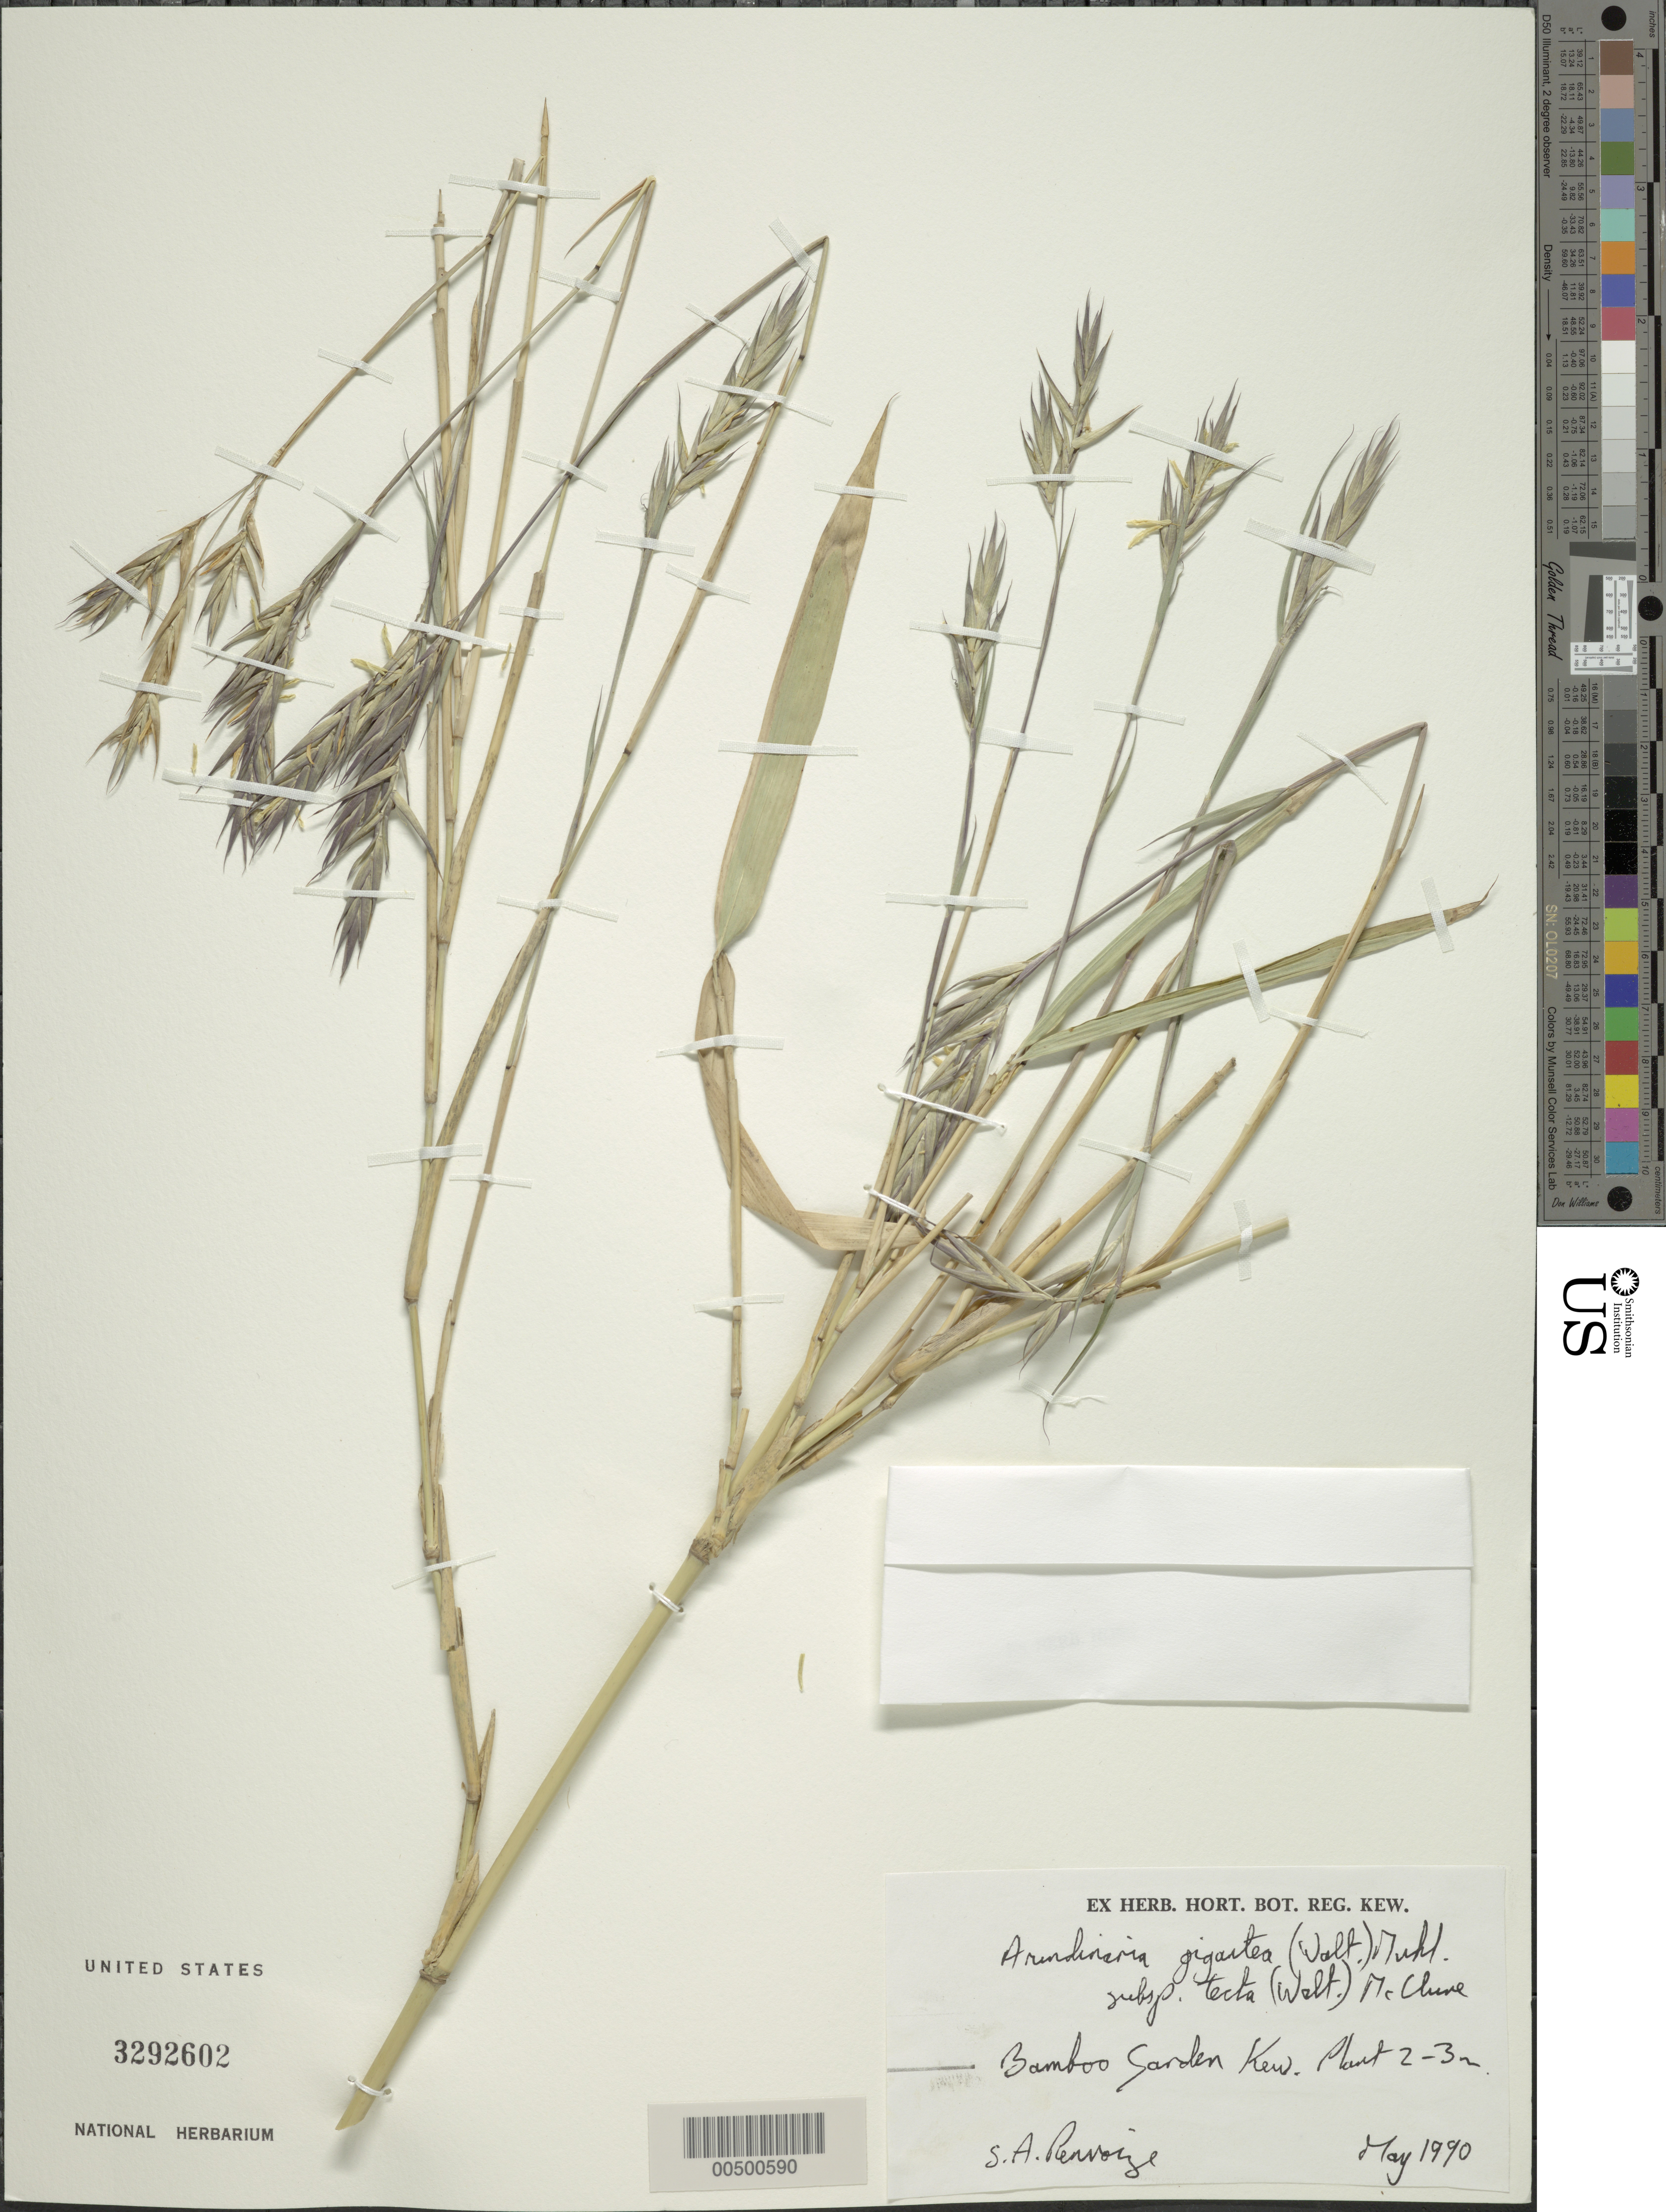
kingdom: Plantae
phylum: Tracheophyta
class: Liliopsida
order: Poales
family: Poaceae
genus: Arundinaria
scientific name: Arundinaria gigantea subsp. tecta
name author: (Walter) McClure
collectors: S. A. Renvoize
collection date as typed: May 1990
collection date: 1990-05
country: United Kingdom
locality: Bamboo garden, kew.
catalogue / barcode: US 3292602